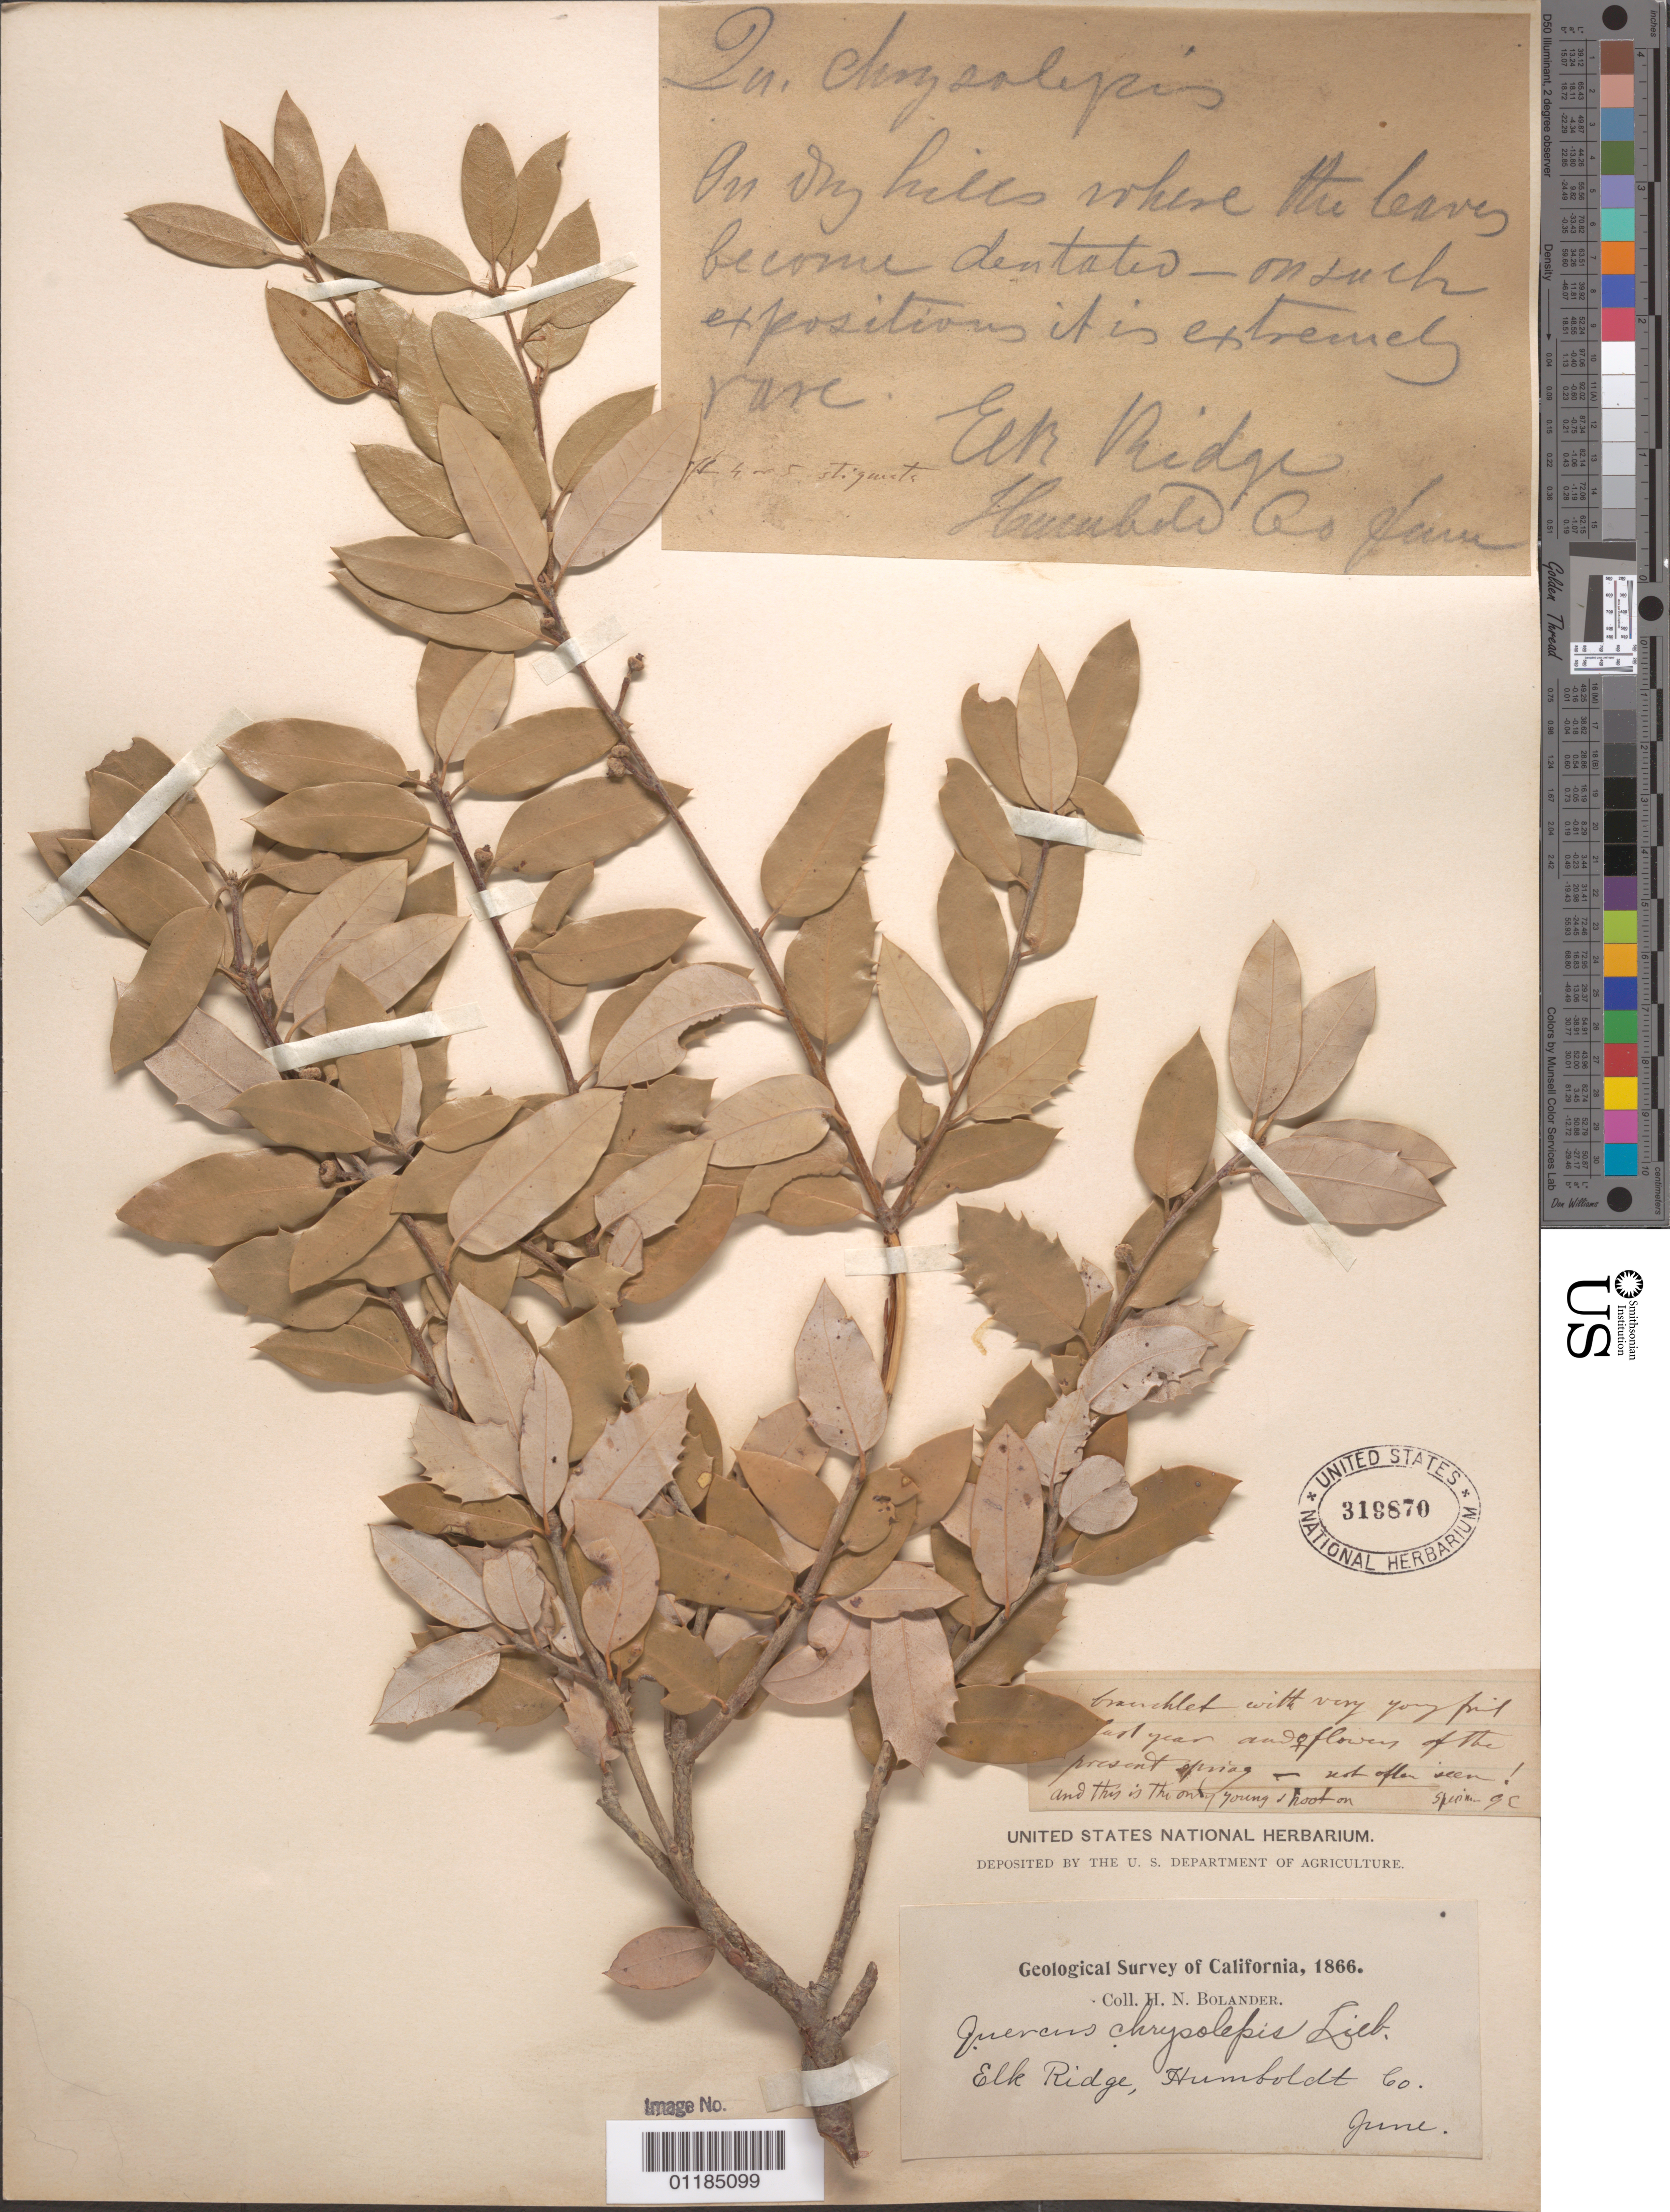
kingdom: Plantae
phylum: Tracheophyta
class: Magnoliopsida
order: Fagales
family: Fagaceae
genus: Quercus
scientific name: Quercus chrysolepis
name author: Liebm.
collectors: H. Bolander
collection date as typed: Jun 1866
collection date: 1866-06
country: United States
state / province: California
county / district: Humboldt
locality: Elk Ridge.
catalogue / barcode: US 319870